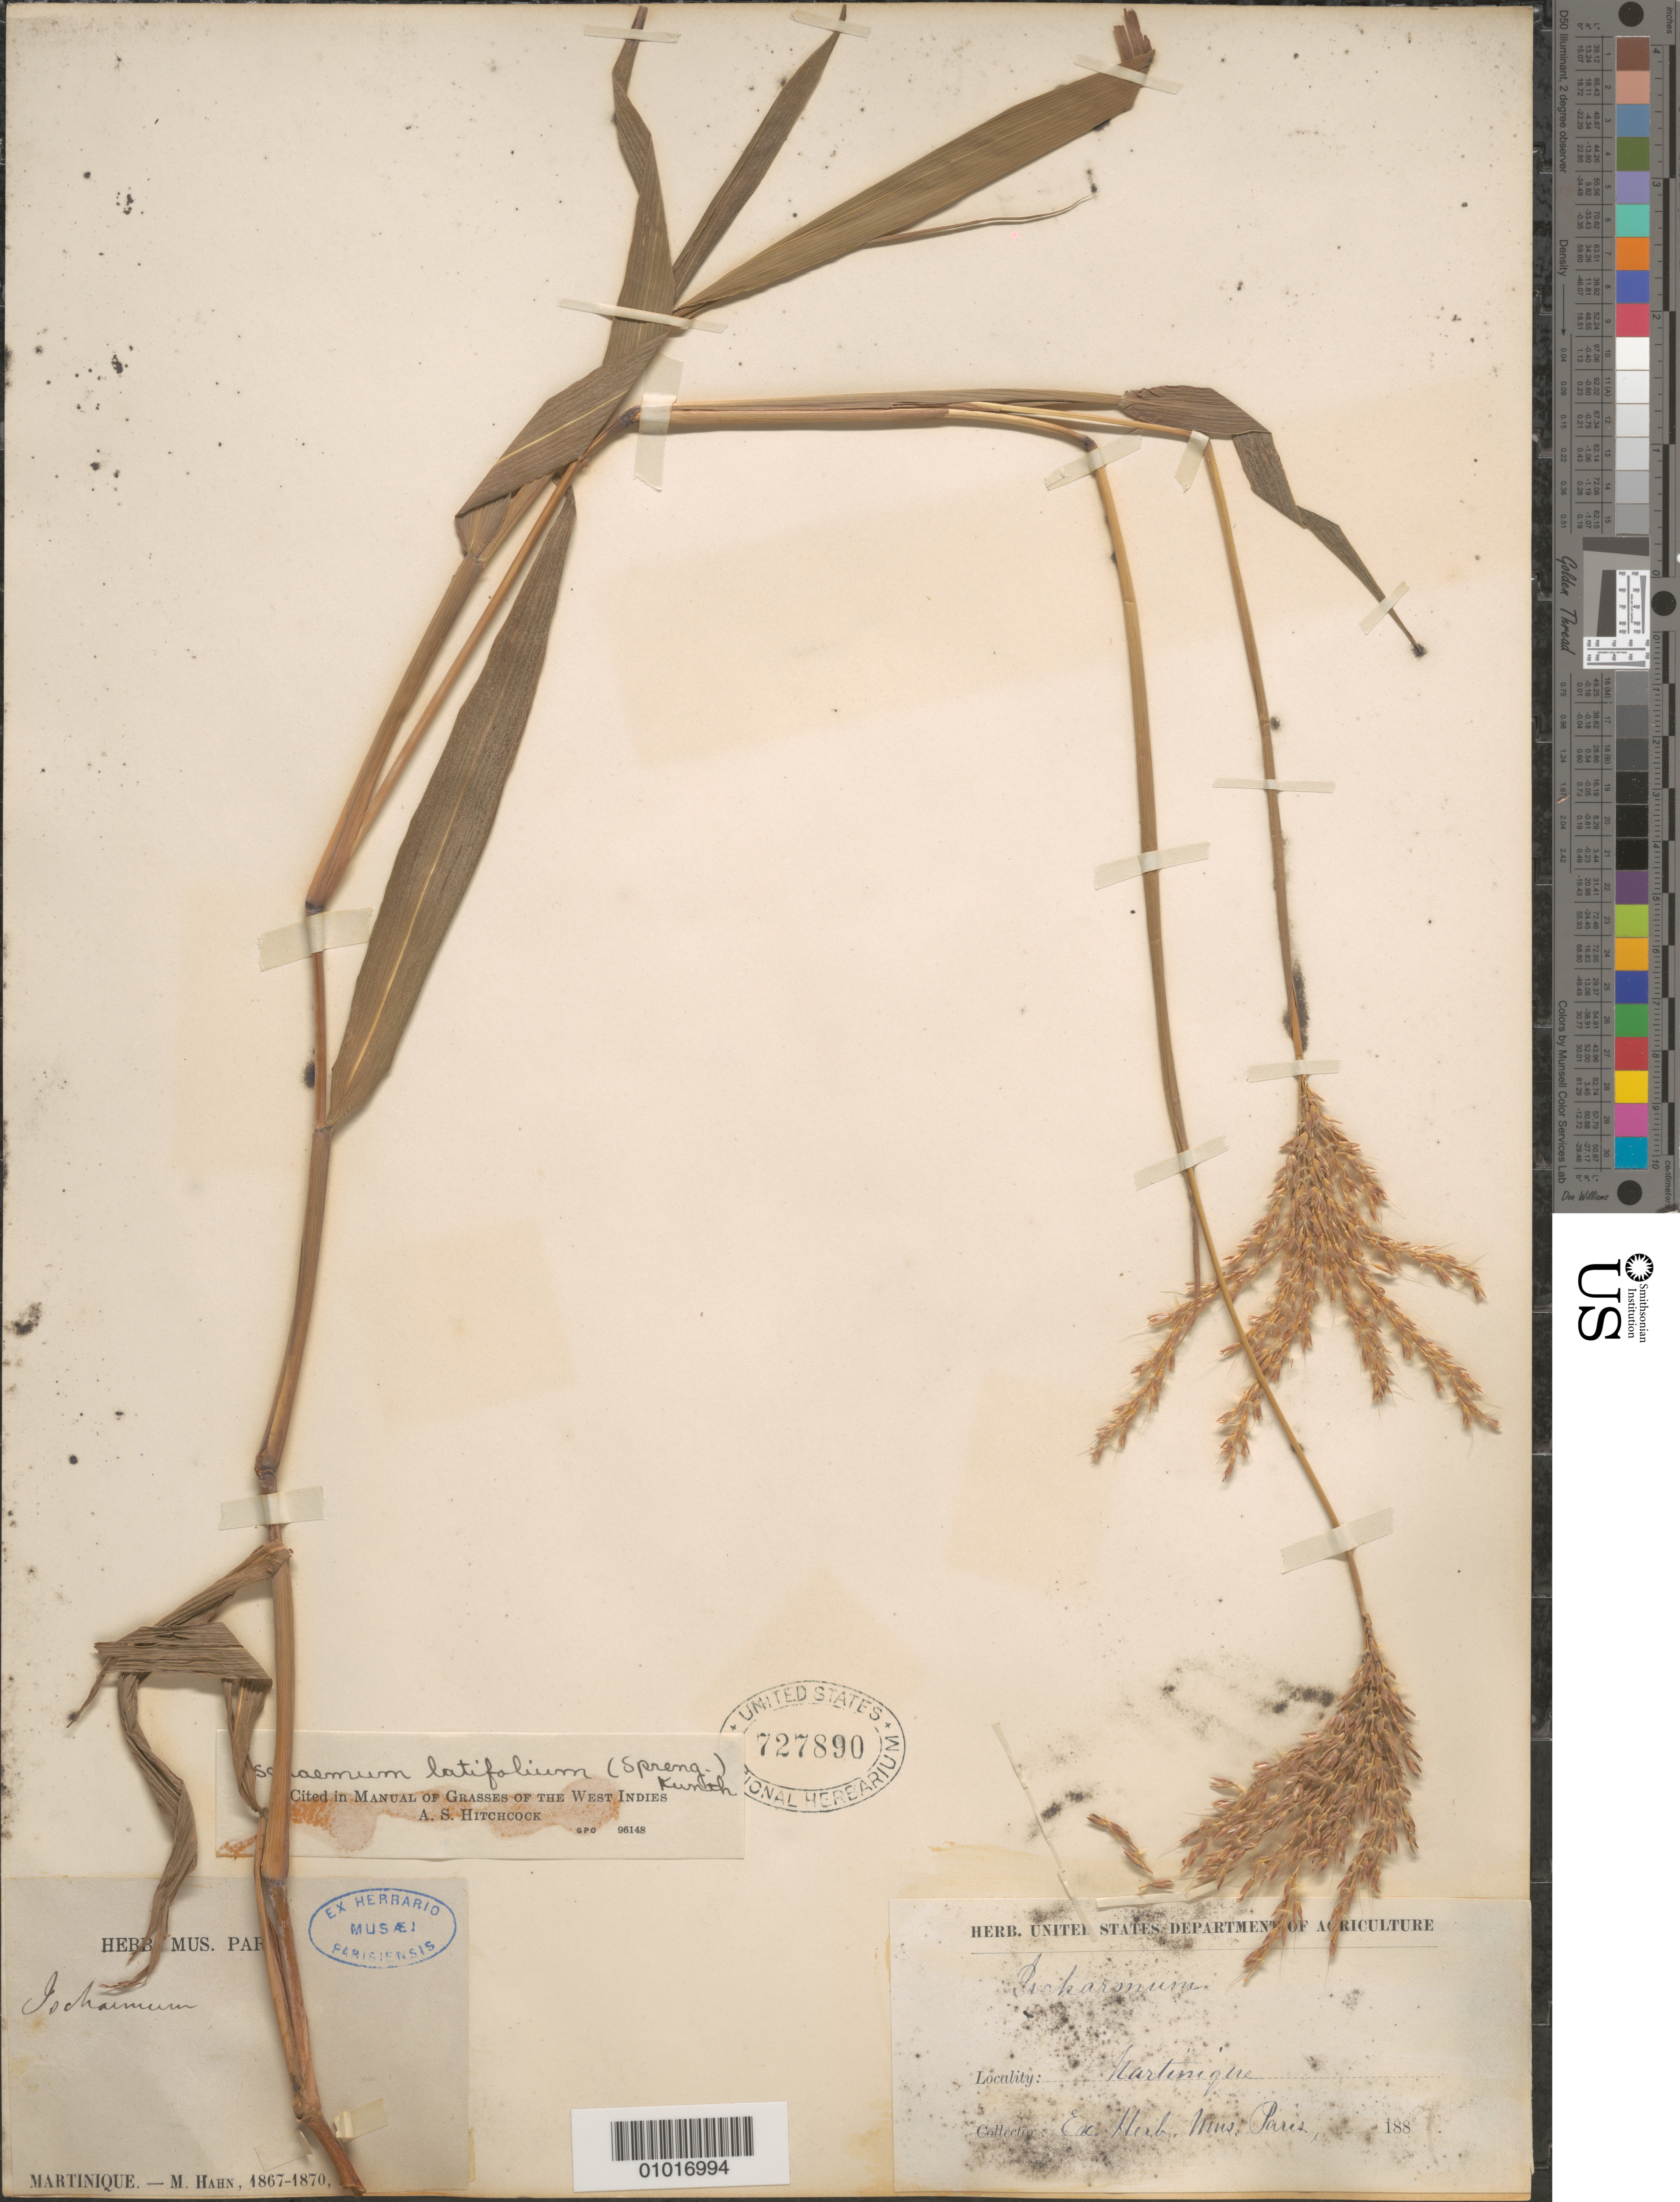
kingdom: Plantae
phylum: Tracheophyta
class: Liliopsida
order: Poales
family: Poaceae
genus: Ischaemum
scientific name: Ischaemum latifolium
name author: (Spreng.) Kunth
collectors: M. Hahn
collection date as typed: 01 Jan 1867 to 31 Dec 1870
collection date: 1867-01-01/1870-12-31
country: Martinique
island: Martinique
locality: martinique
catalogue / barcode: US 727890